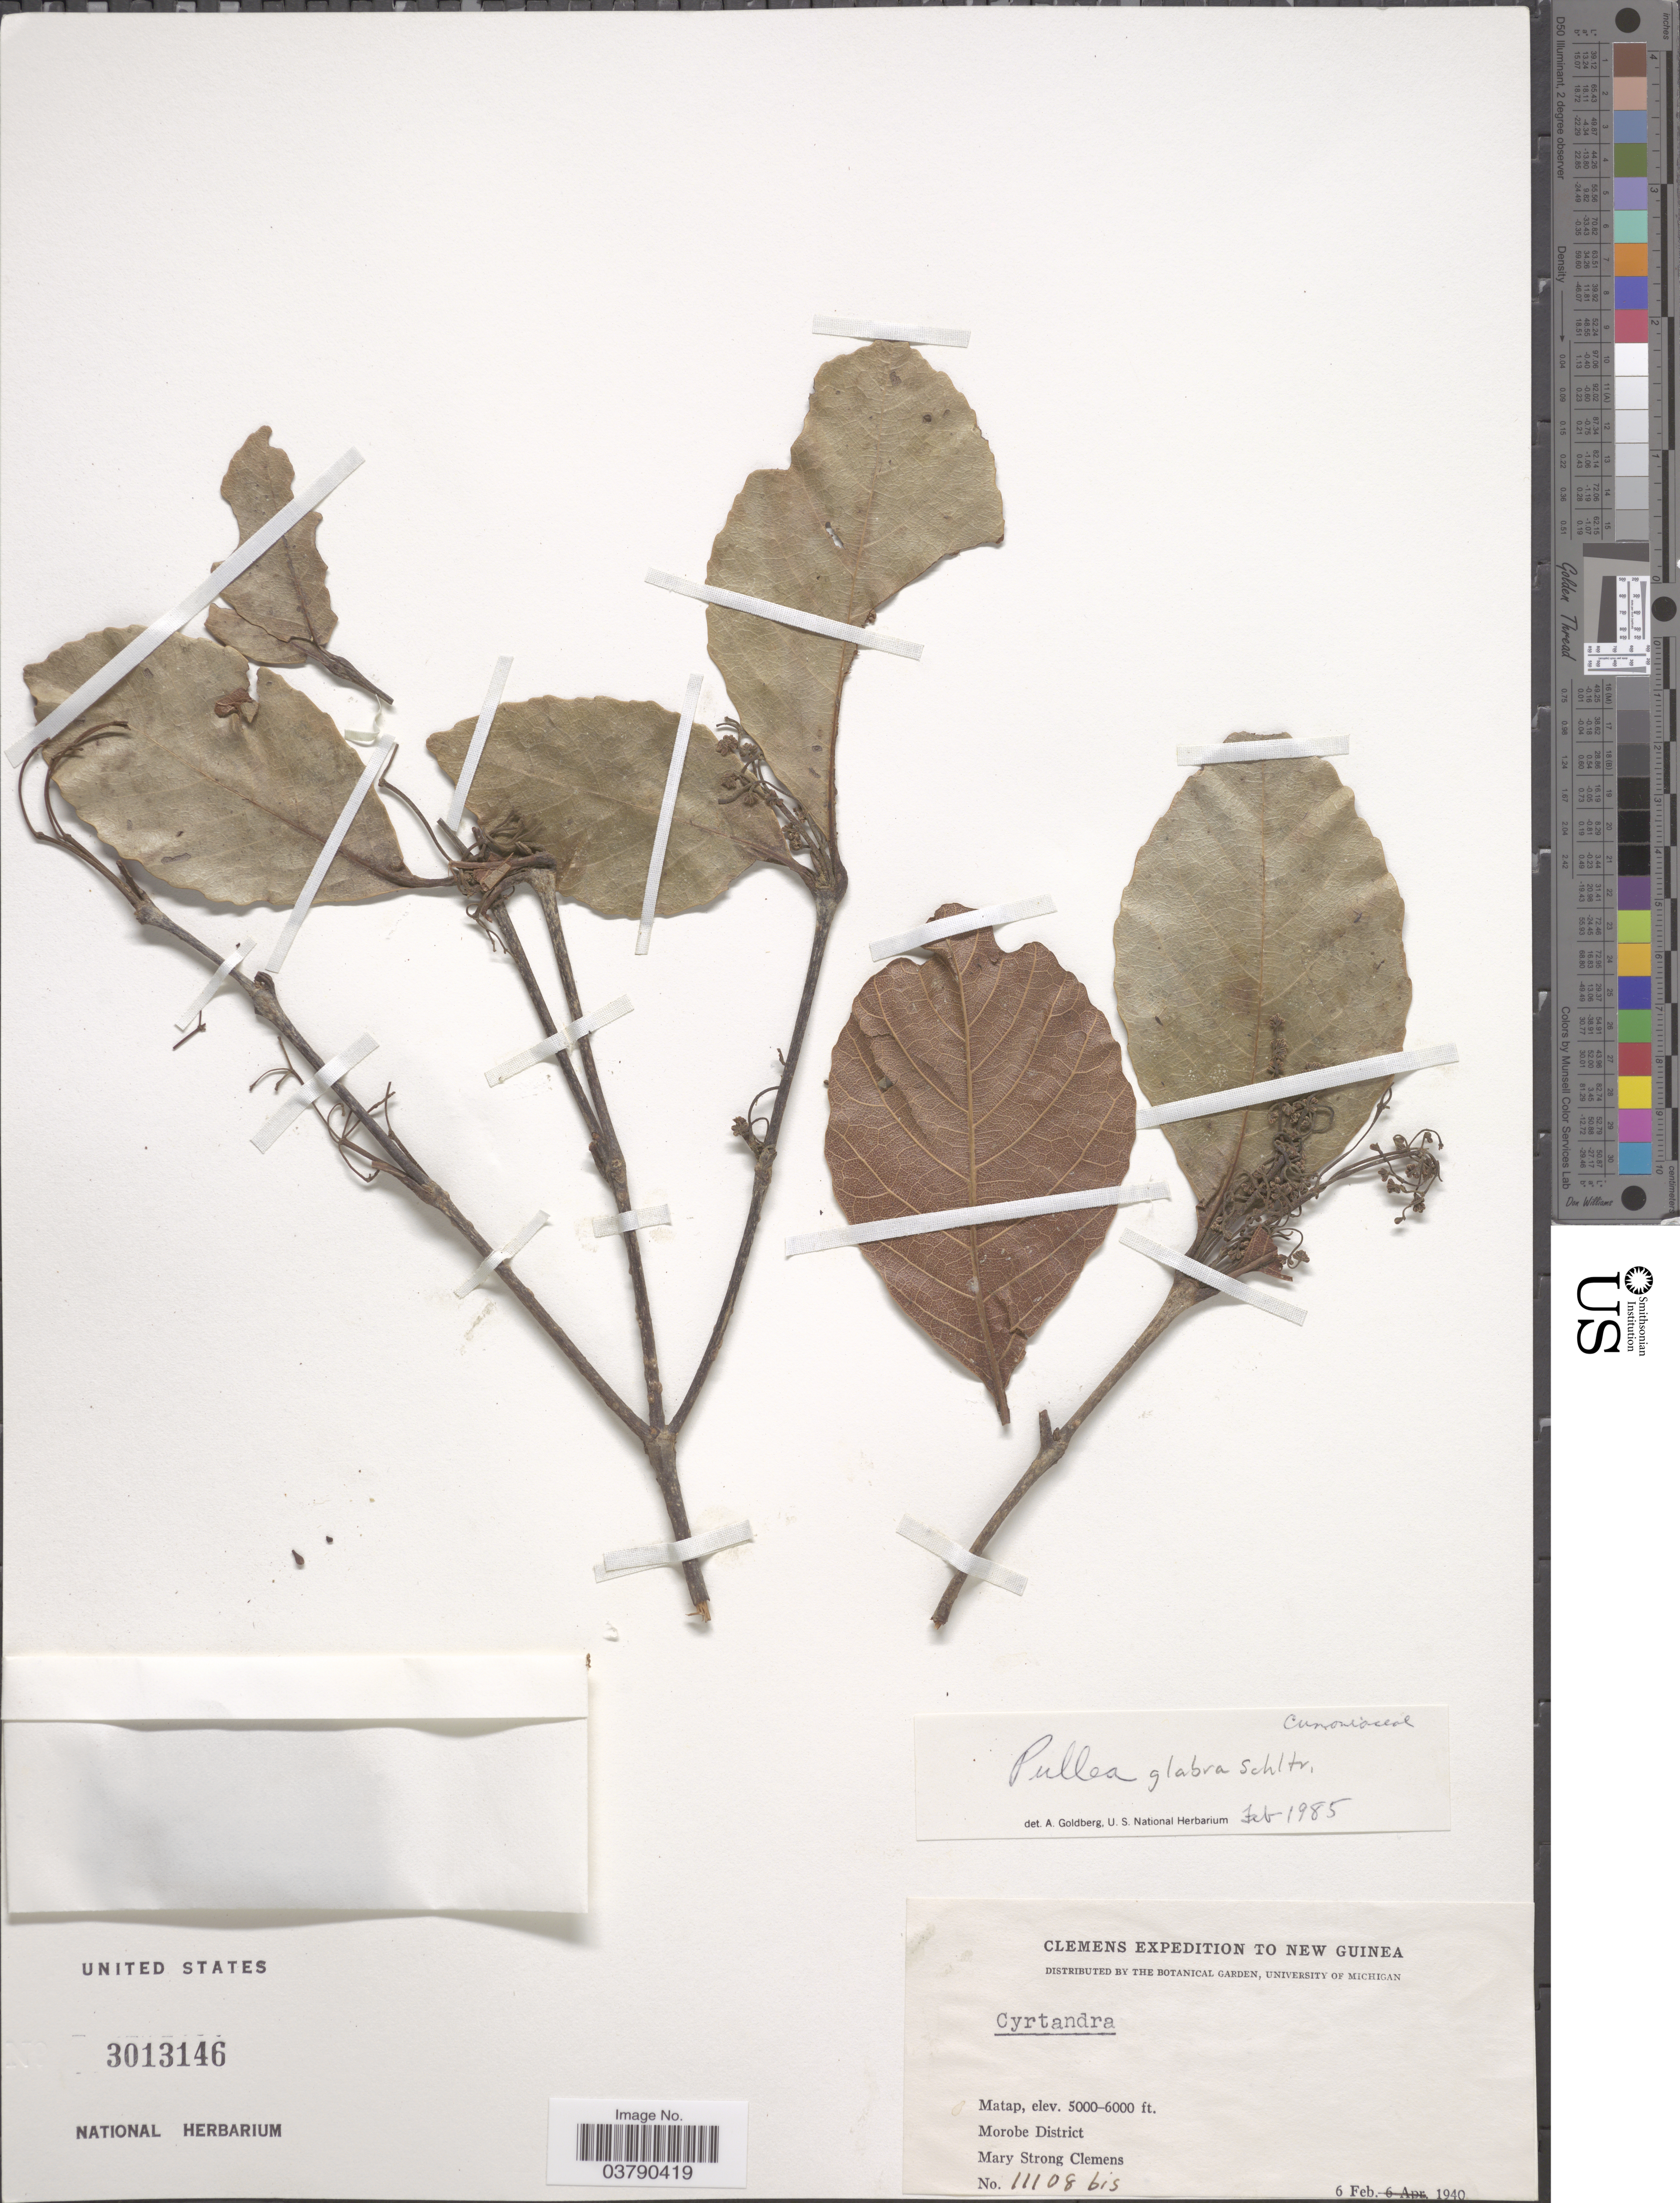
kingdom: Plantae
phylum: Tracheophyta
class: Magnoliopsida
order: Oxalidales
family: Cunoniaceae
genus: Pullea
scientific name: Pullea glabra var. glabra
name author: Schltr.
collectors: M. S. Clemens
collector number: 11108bis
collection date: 1940-02-06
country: Papua New Guinea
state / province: Morobe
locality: New Guinea. Matap. Morobe District.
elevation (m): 1524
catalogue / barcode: US 3013146